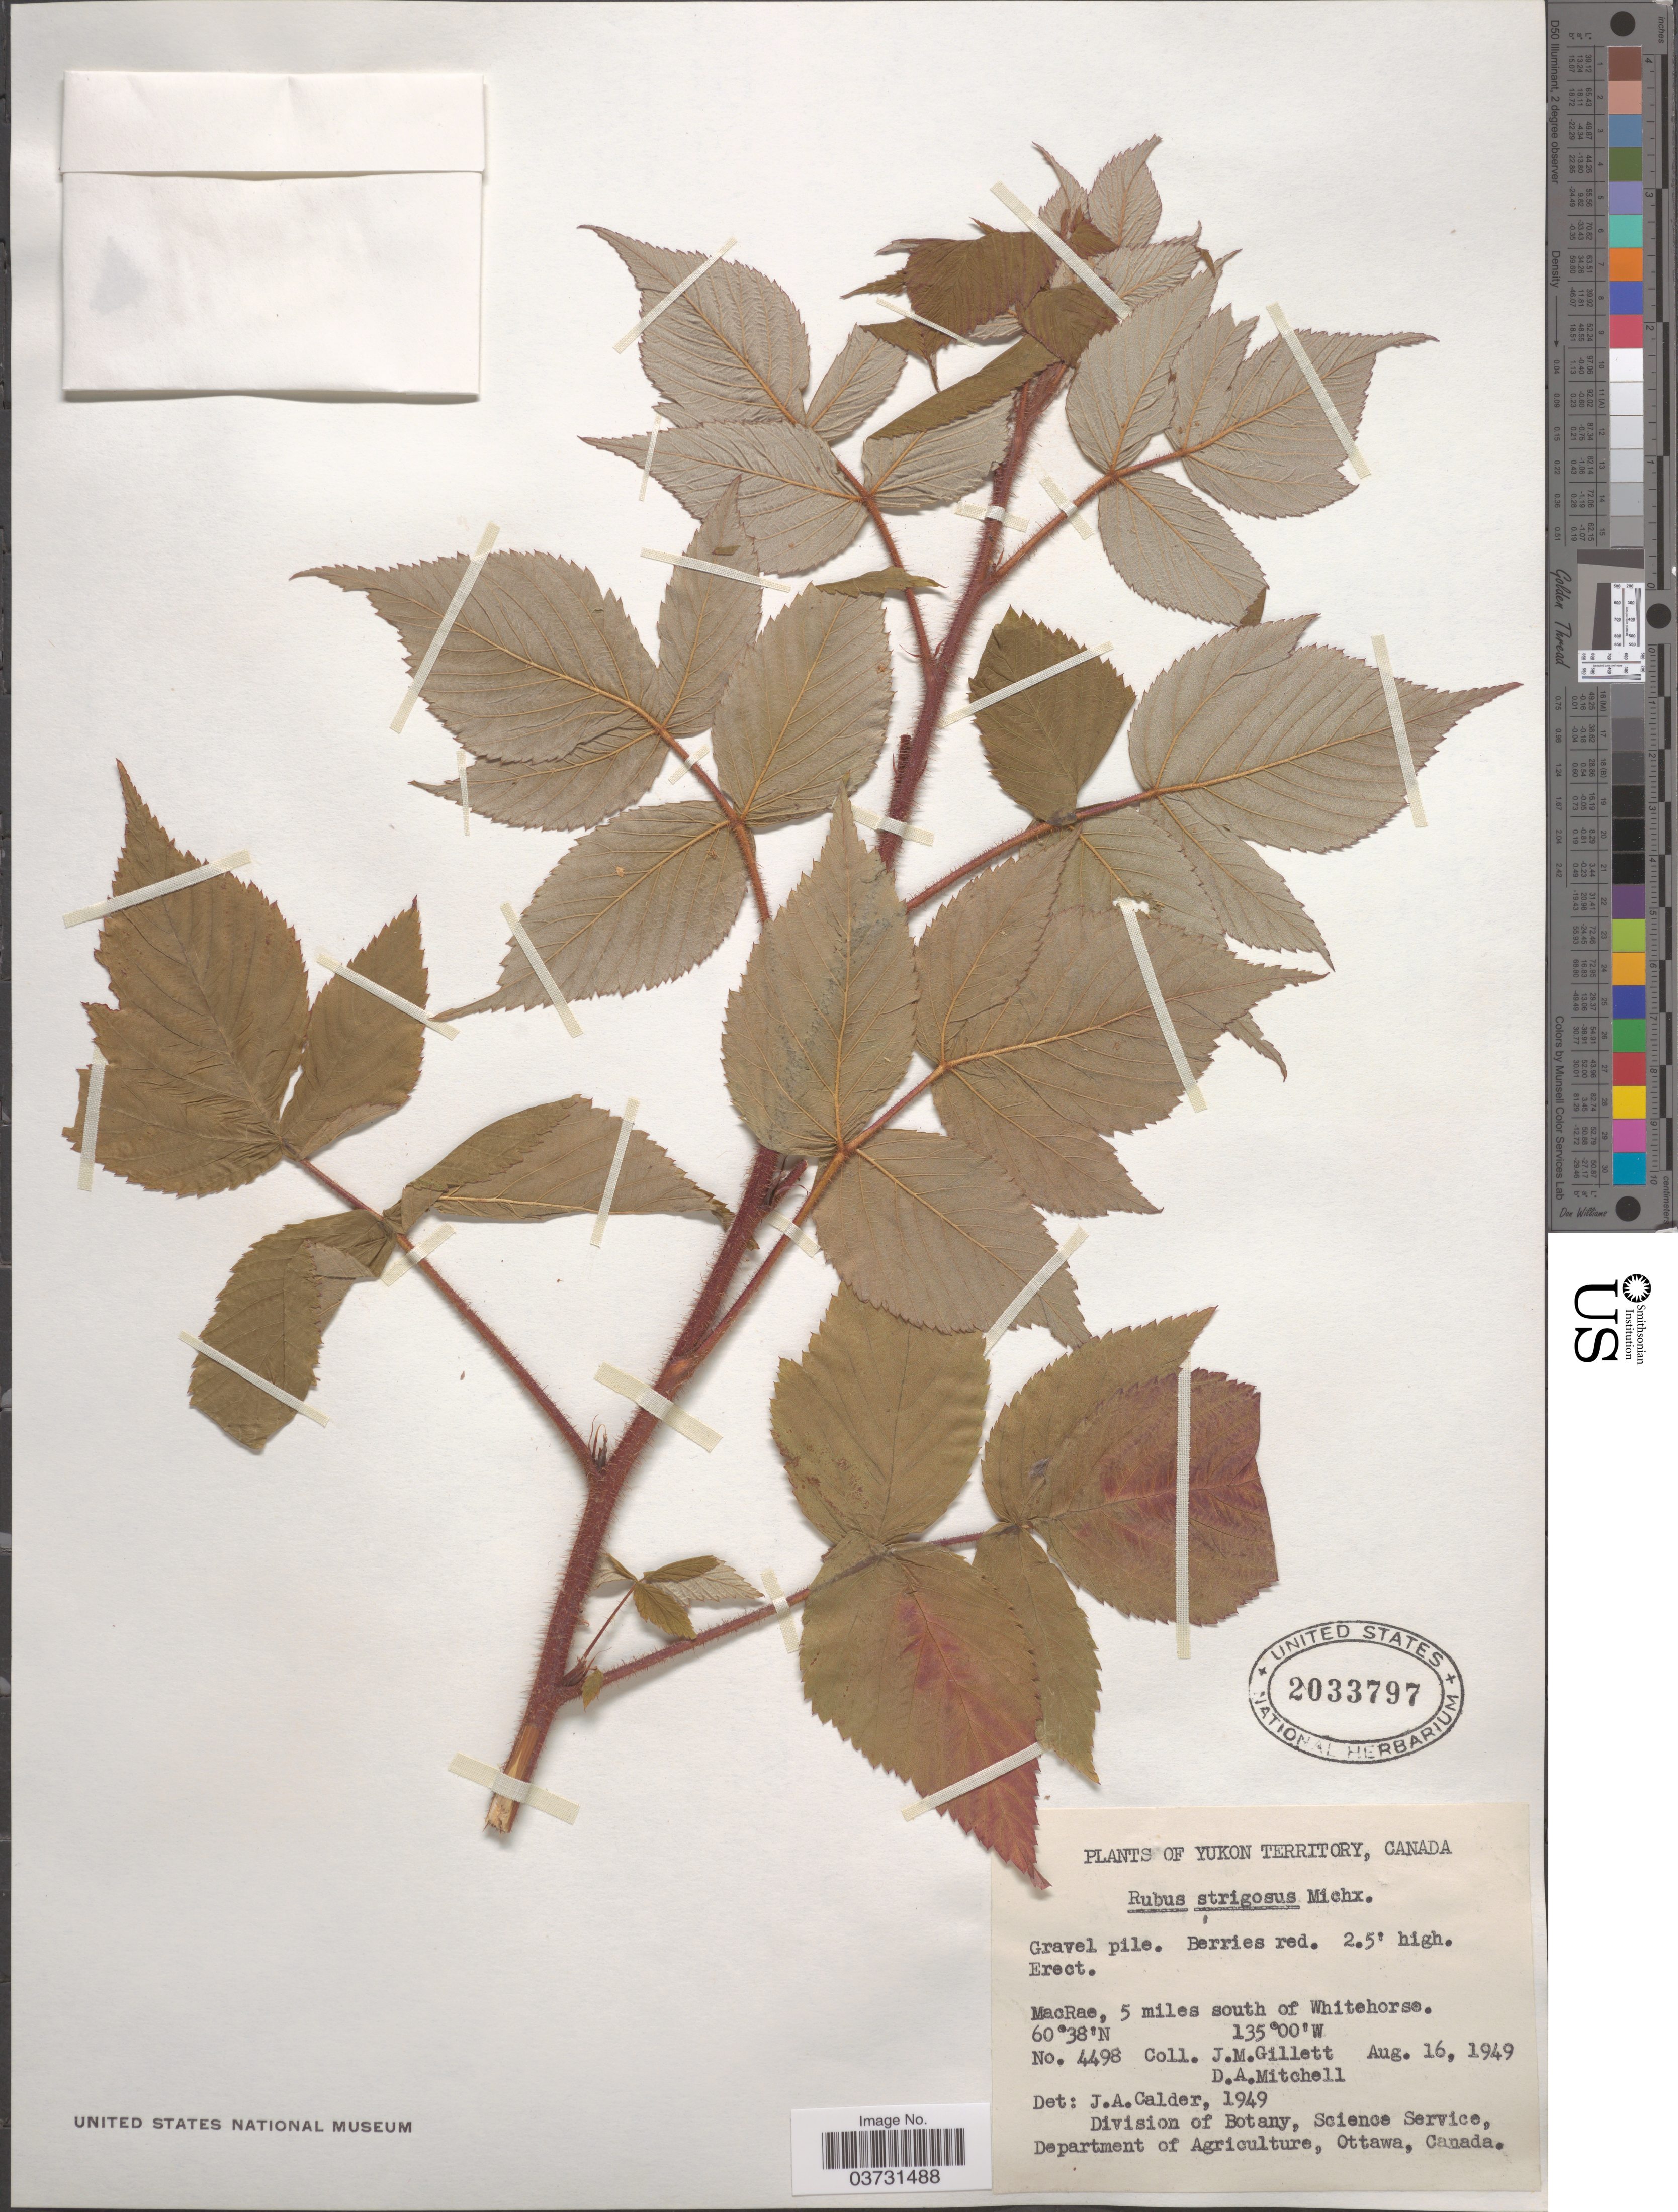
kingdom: Plantae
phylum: Tracheophyta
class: Magnoliopsida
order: Rosales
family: Rosaceae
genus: Rubus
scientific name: Rubus strigosus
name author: Michx.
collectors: J. M. Gillett & D. Mitchell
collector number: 4498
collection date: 1949-08-16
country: Canada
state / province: Yukon Territory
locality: MacRae, 5 miles south of Whitehorse.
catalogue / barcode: US 2033797